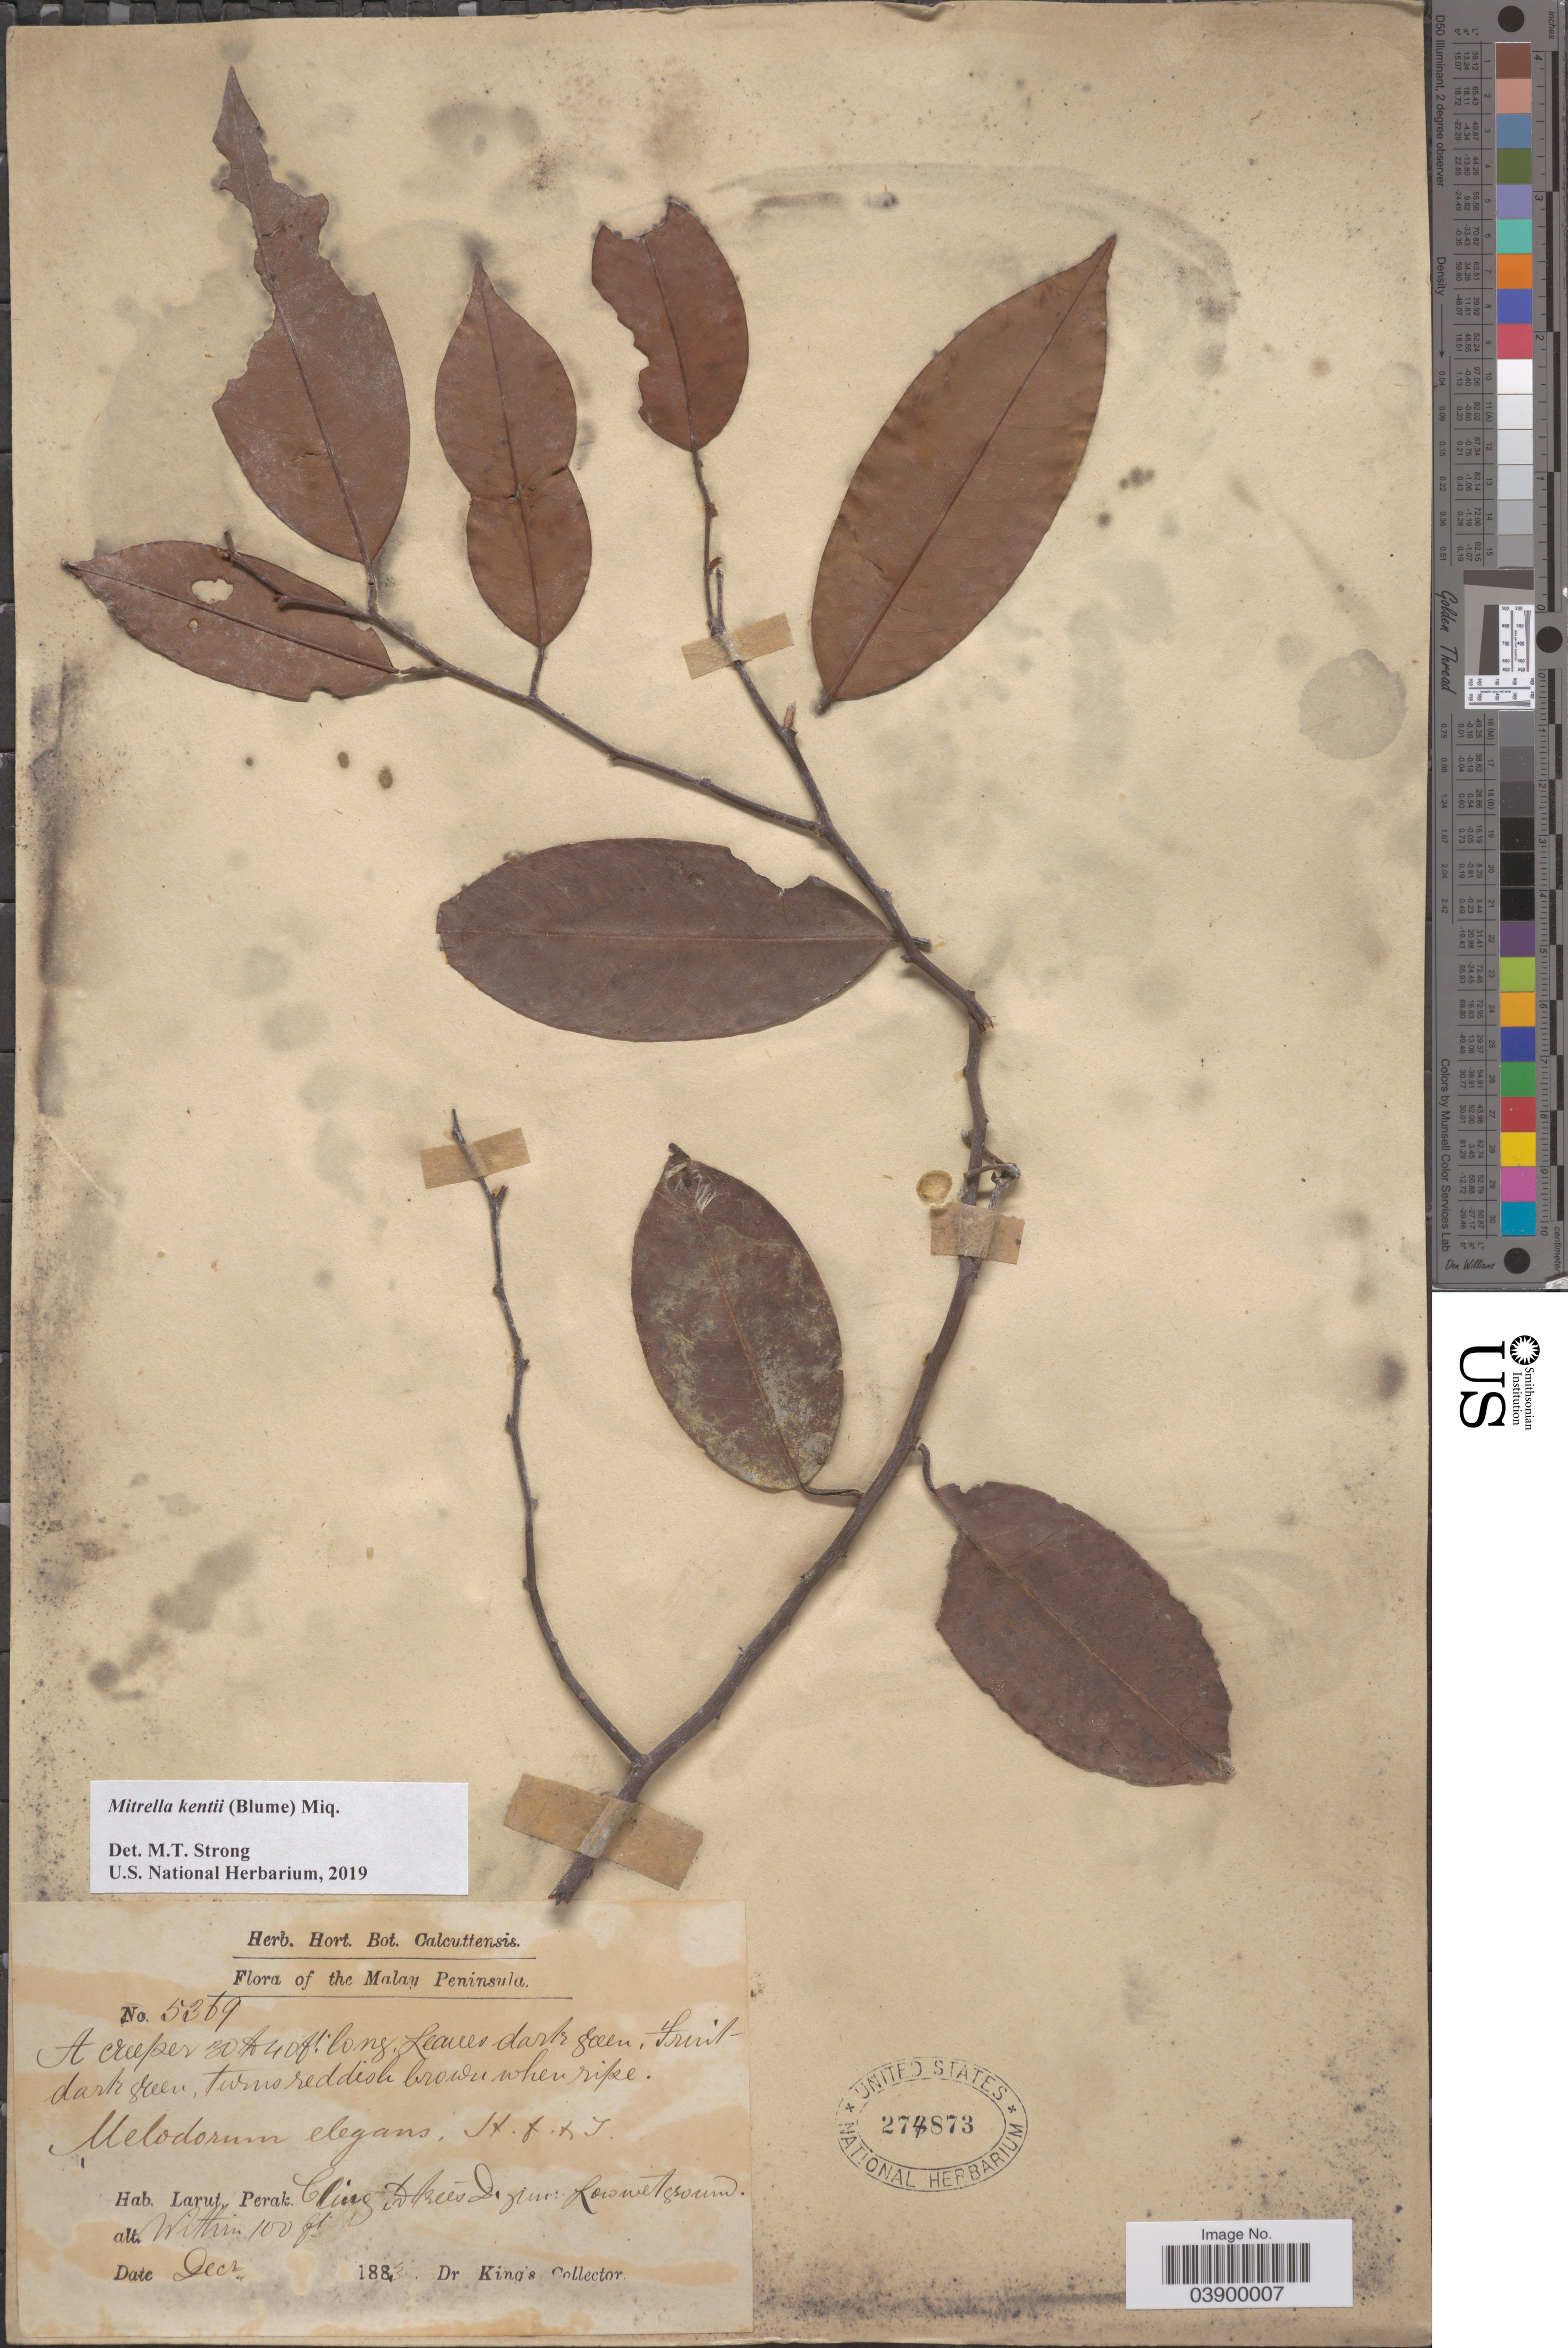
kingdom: Plantae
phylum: Tracheophyta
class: Magnoliopsida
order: Magnoliales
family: Annonaceae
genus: Mitrella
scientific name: Mitrella kentii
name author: Miq.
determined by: Strong, Mark T., (BOT), Smithsonian Institution - National Museum of Natural History (UNITED STATES)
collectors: Dr. King's collector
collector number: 5369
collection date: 1883-12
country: Malaysia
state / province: Perak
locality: The Malay Peninsula. Larut.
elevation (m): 30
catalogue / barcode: US 274873